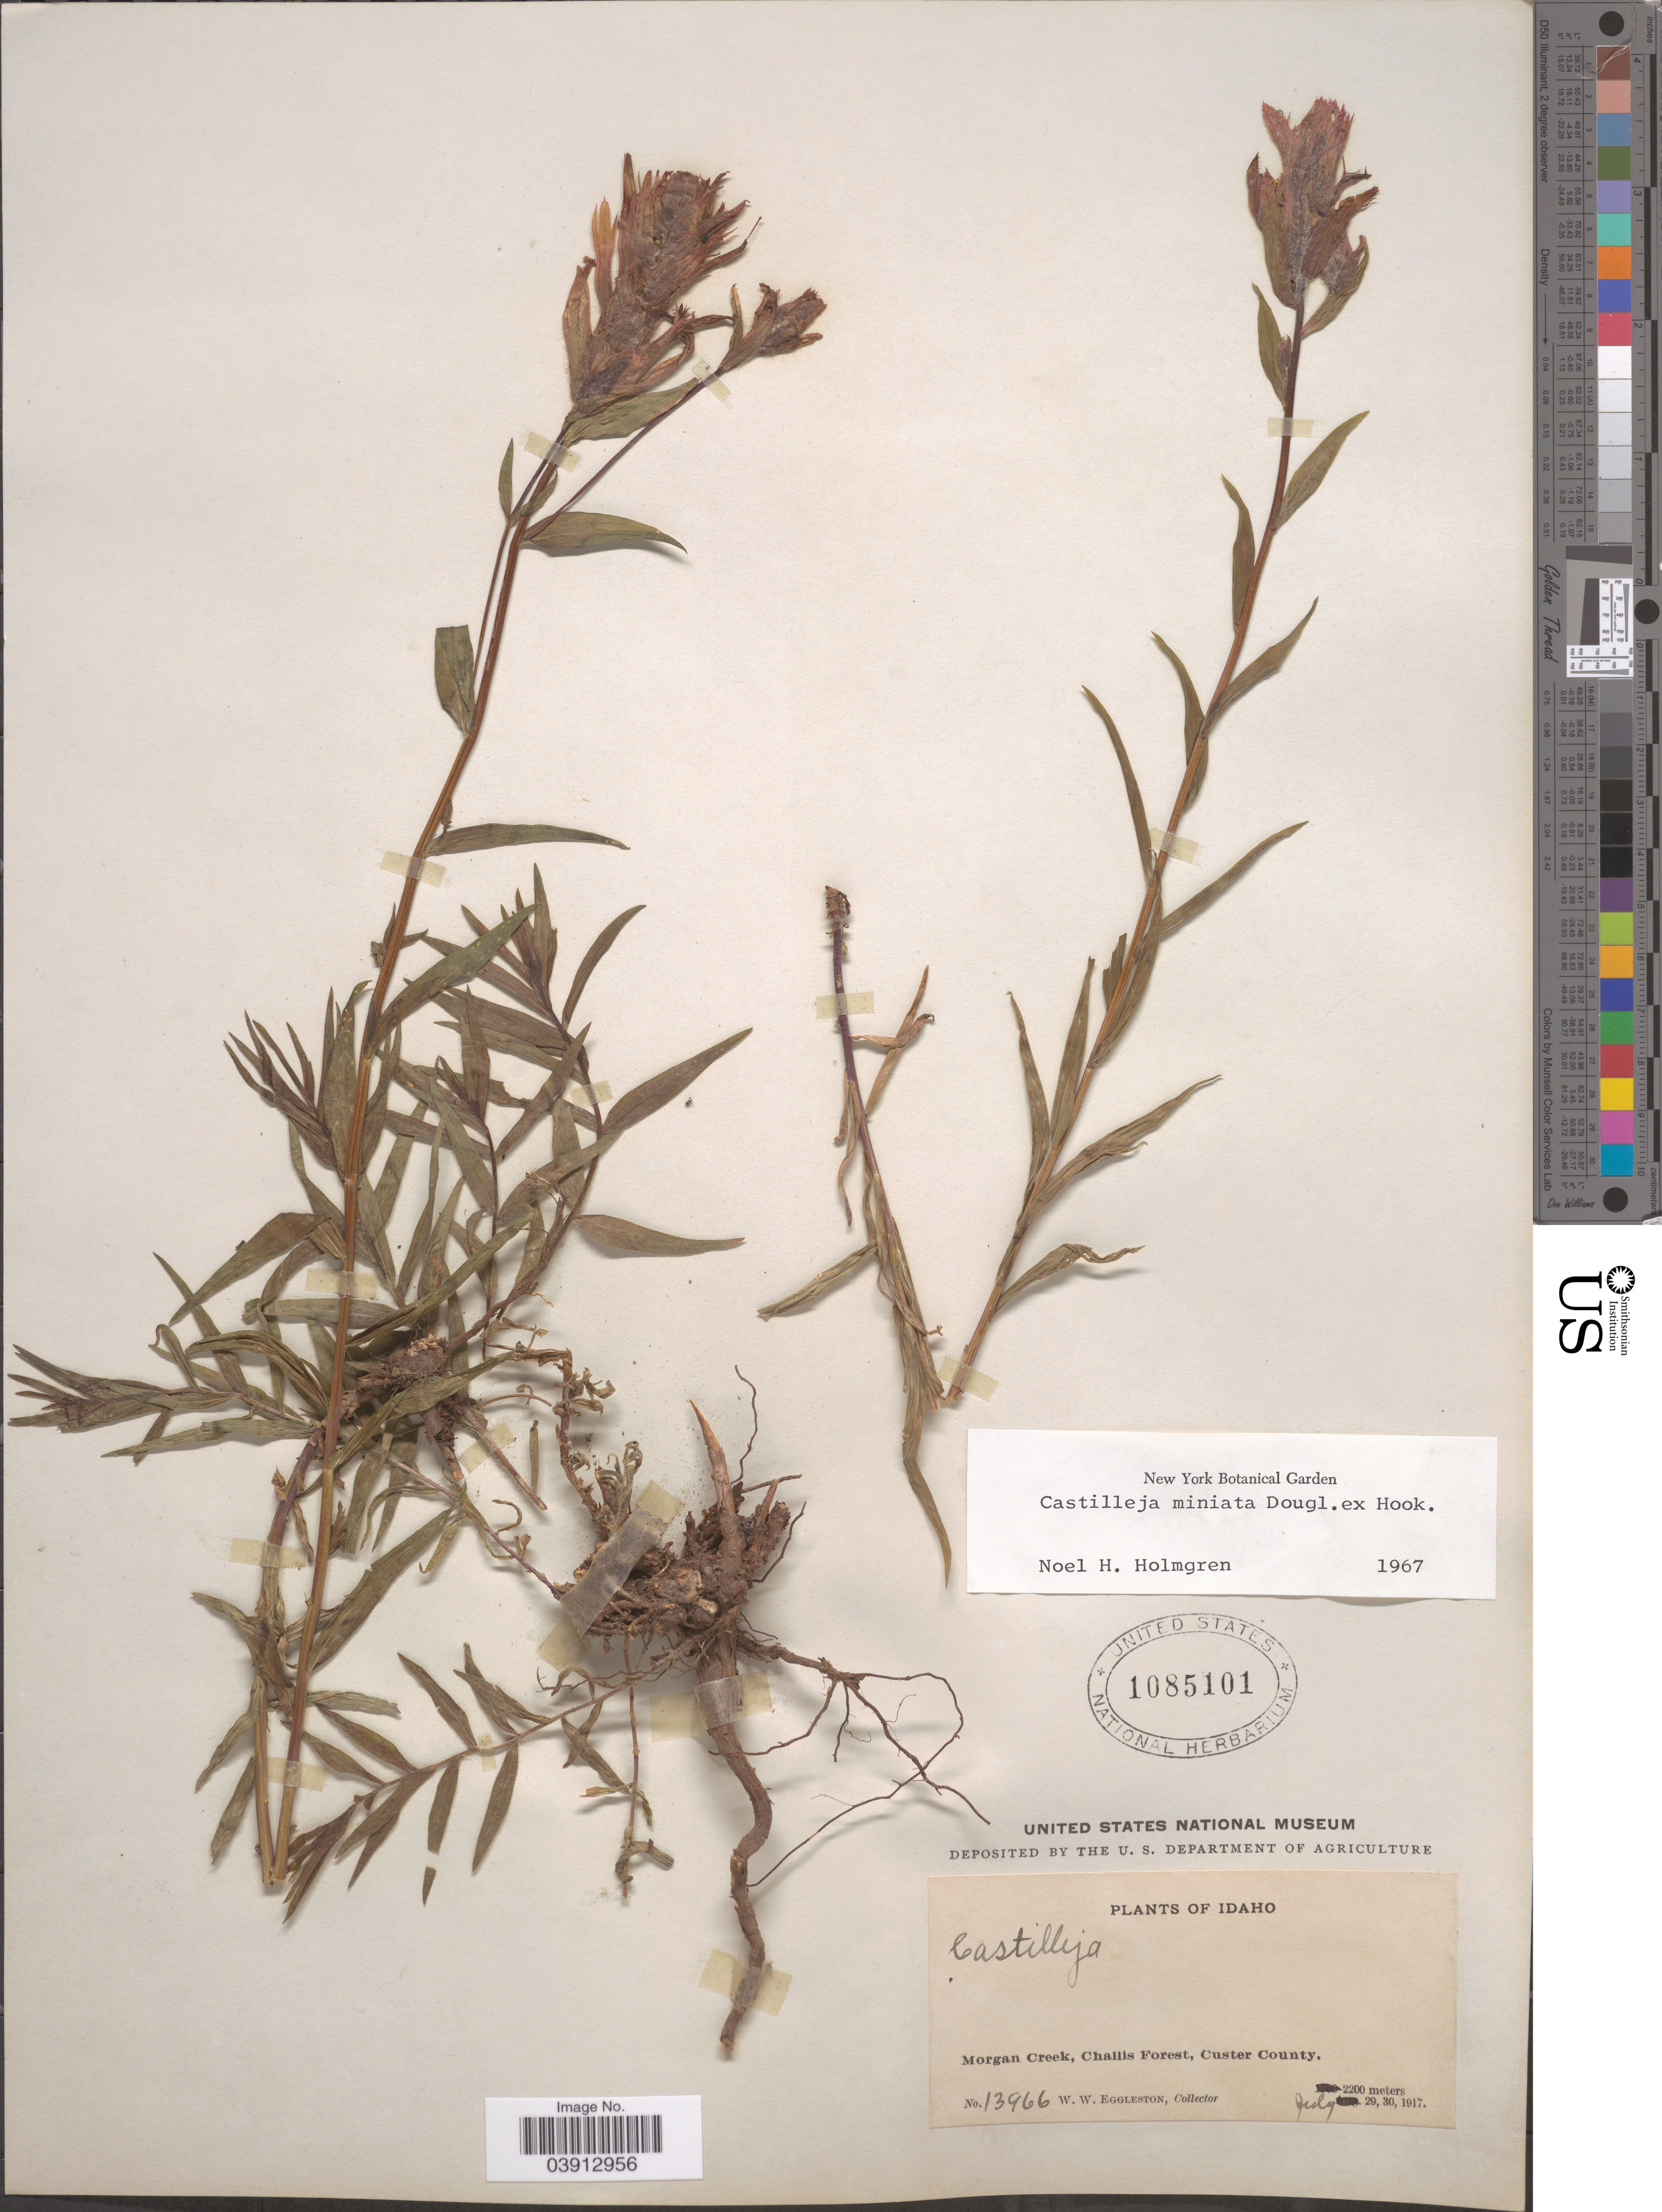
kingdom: Plantae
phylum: Tracheophyta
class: Magnoliopsida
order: Lamiales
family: Orobanchaceae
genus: Castilleja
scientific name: Castilleja miniata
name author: Douglas ex Hook.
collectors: W. W. Eggleston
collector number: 13966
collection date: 1917-07-29/1917-07-30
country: United States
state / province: Idaho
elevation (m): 2200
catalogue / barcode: US 1085101